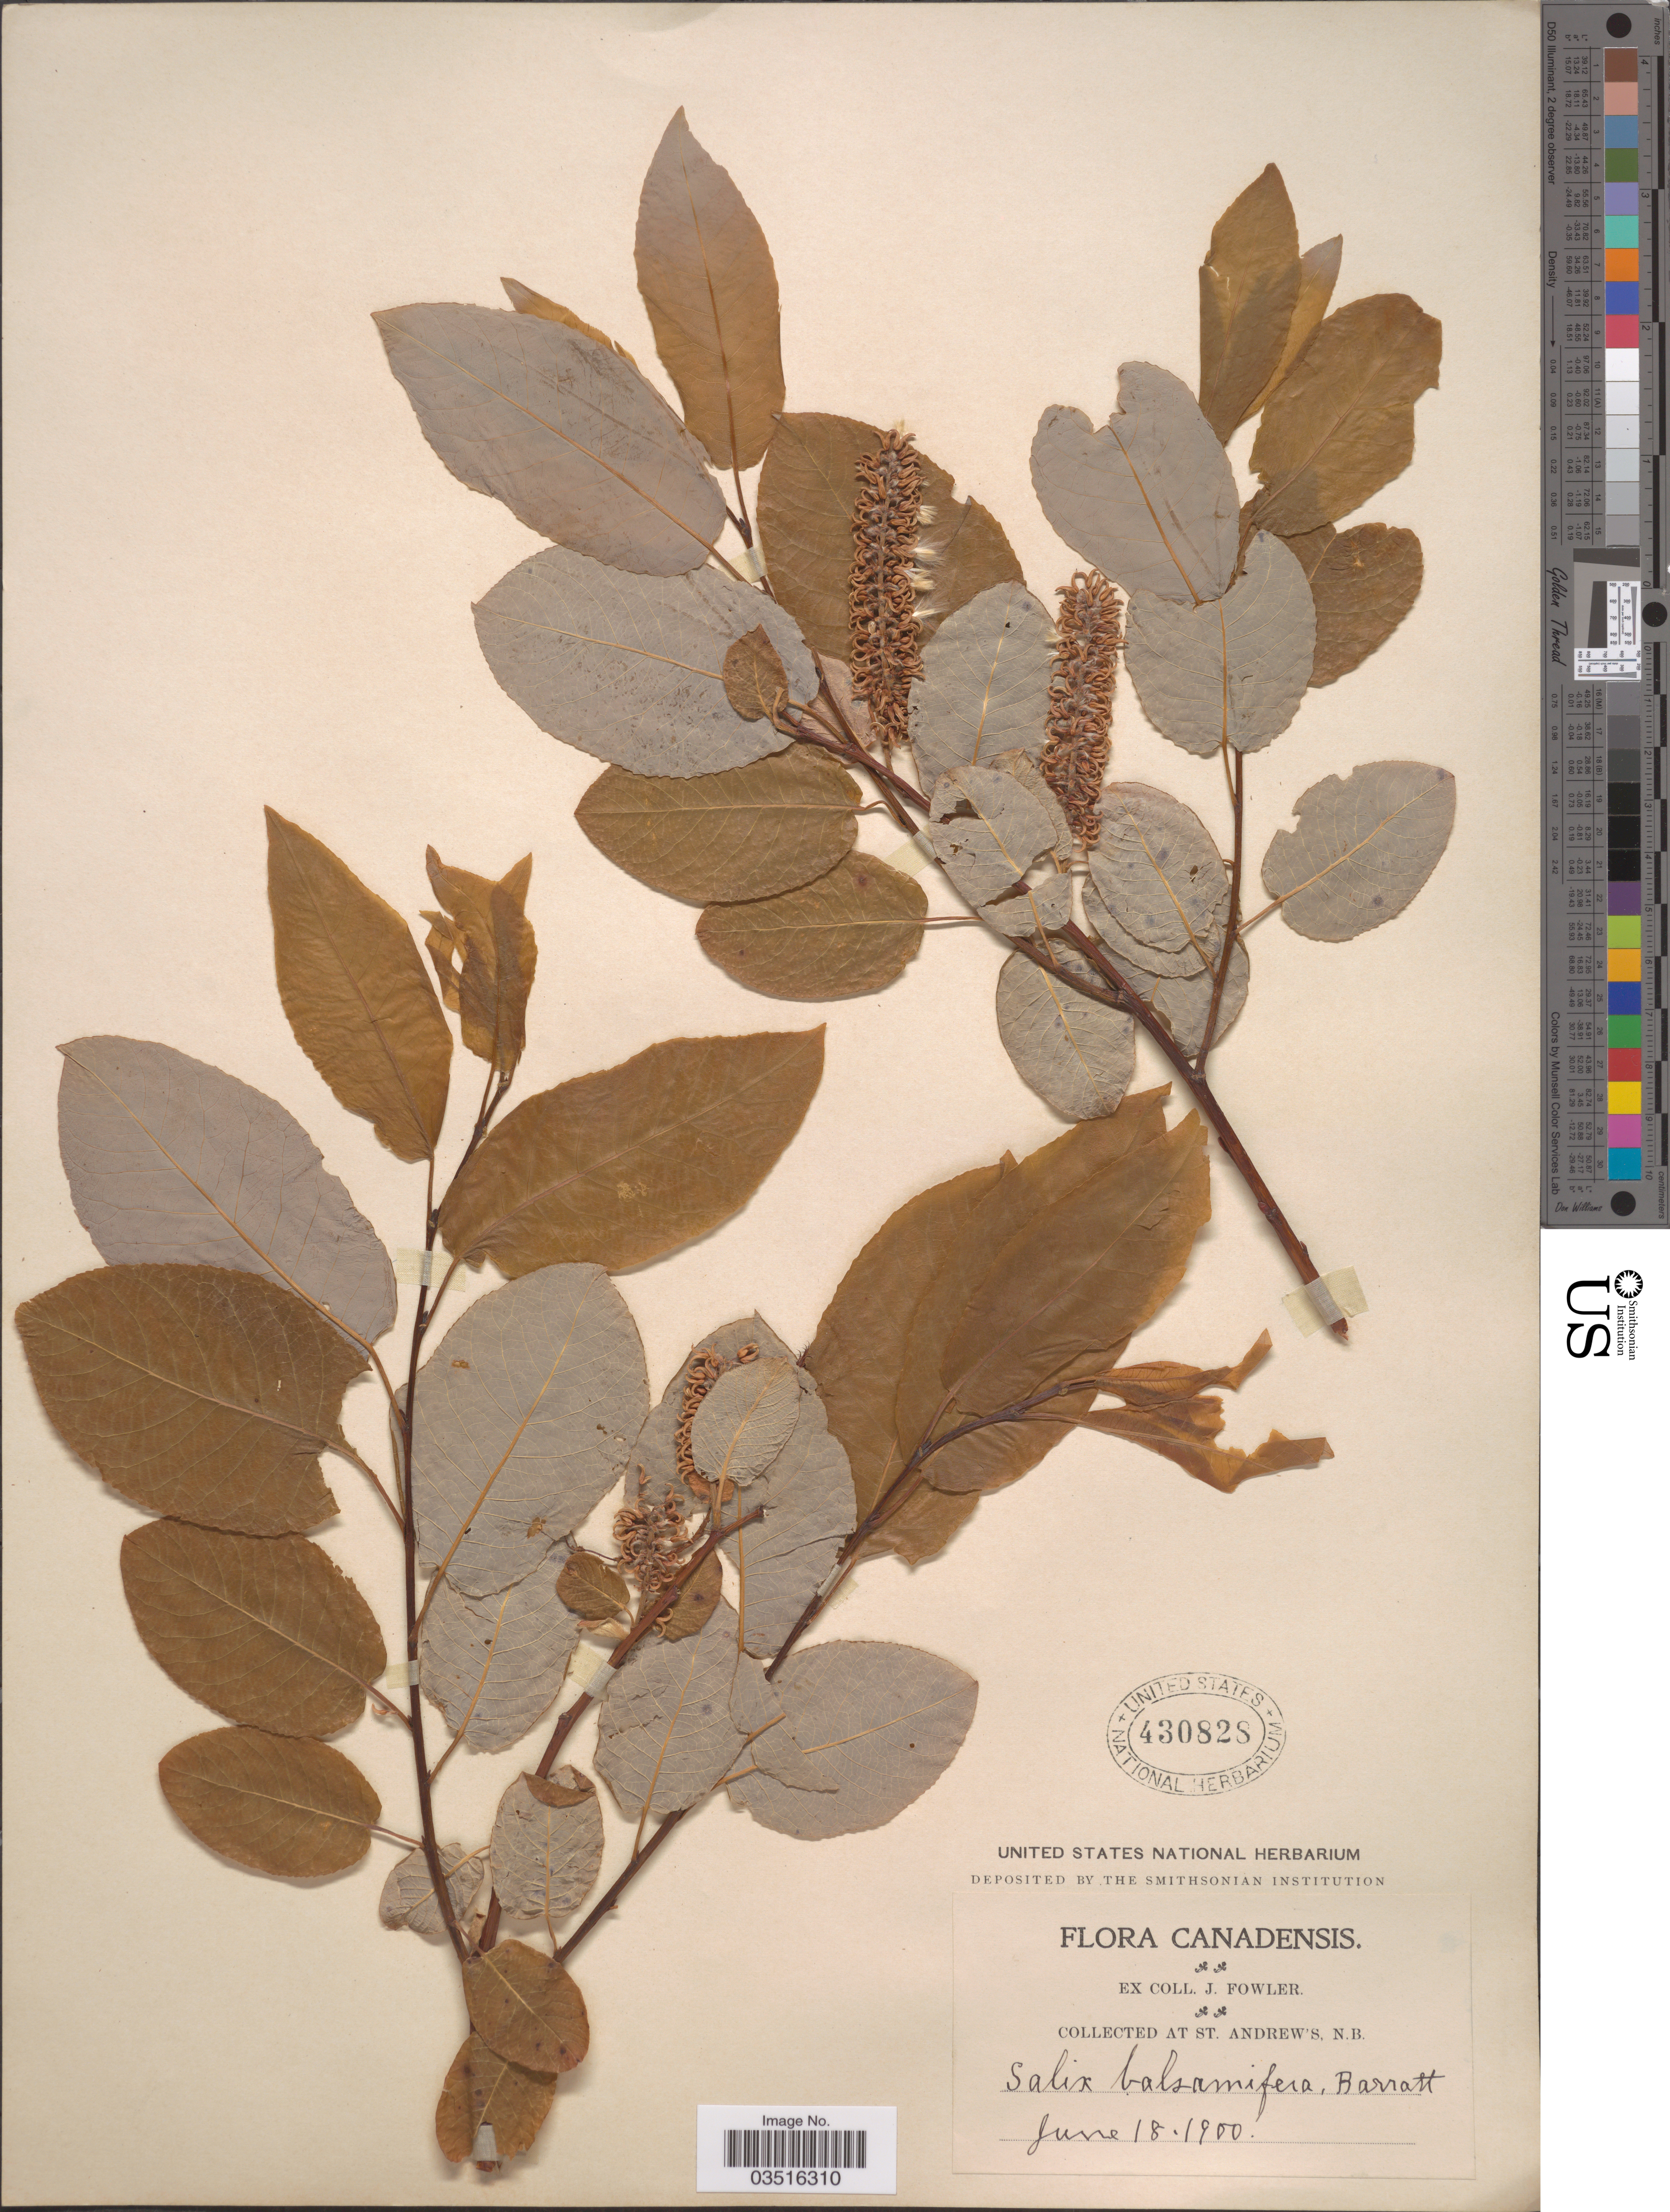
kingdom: Plantae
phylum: Tracheophyta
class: Magnoliopsida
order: Malpighiales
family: Salicaceae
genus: Salix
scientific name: Salix pyrifolia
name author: Ledeb.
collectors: J. Fowler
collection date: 1900-06-18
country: Canada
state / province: New Brunswick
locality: St. Andrews.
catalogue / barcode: US 430828